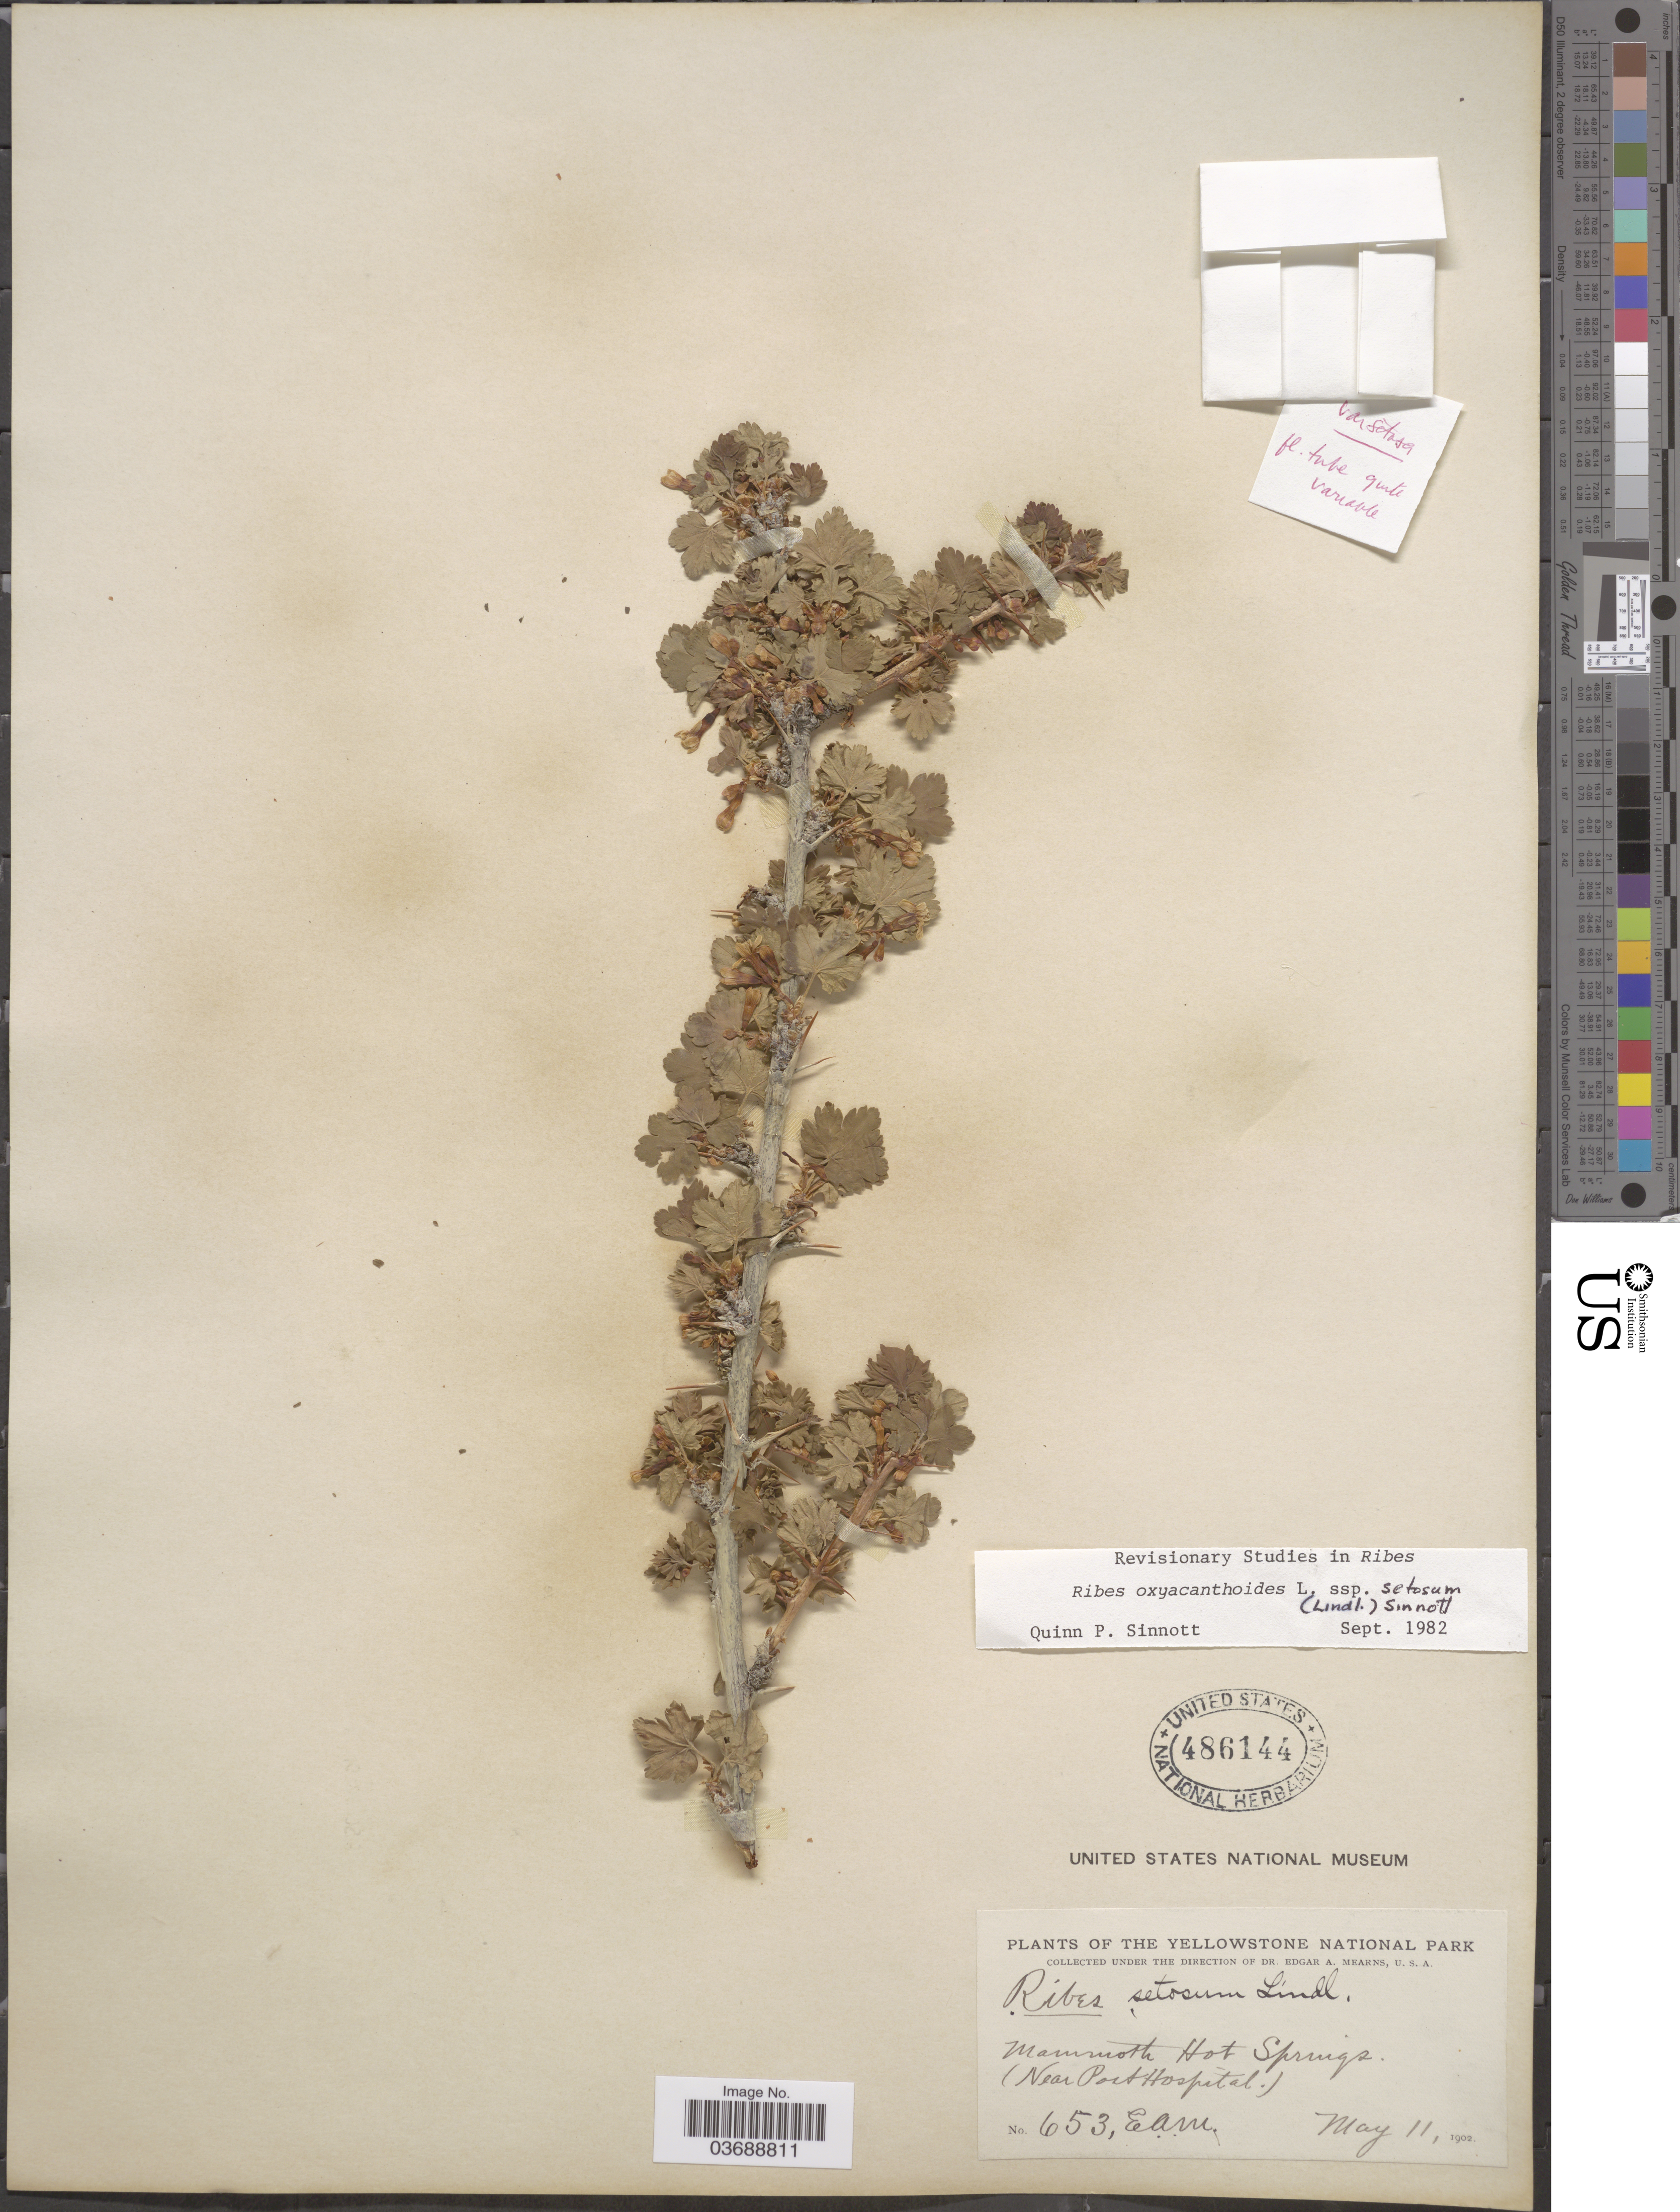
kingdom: Plantae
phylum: Tracheophyta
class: Magnoliopsida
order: Saxifragales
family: Grossulariaceae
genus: Ribes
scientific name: Ribes oxyacanthoides subsp. setosum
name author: (Lindl.) Q.P. Sinnott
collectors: E. A. Mearns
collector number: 653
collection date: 1902-05-11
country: United States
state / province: Wyoming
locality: The Yellowstone National Park. Mammoth Hot Springs. (Near Post Hospital).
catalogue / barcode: US 486144